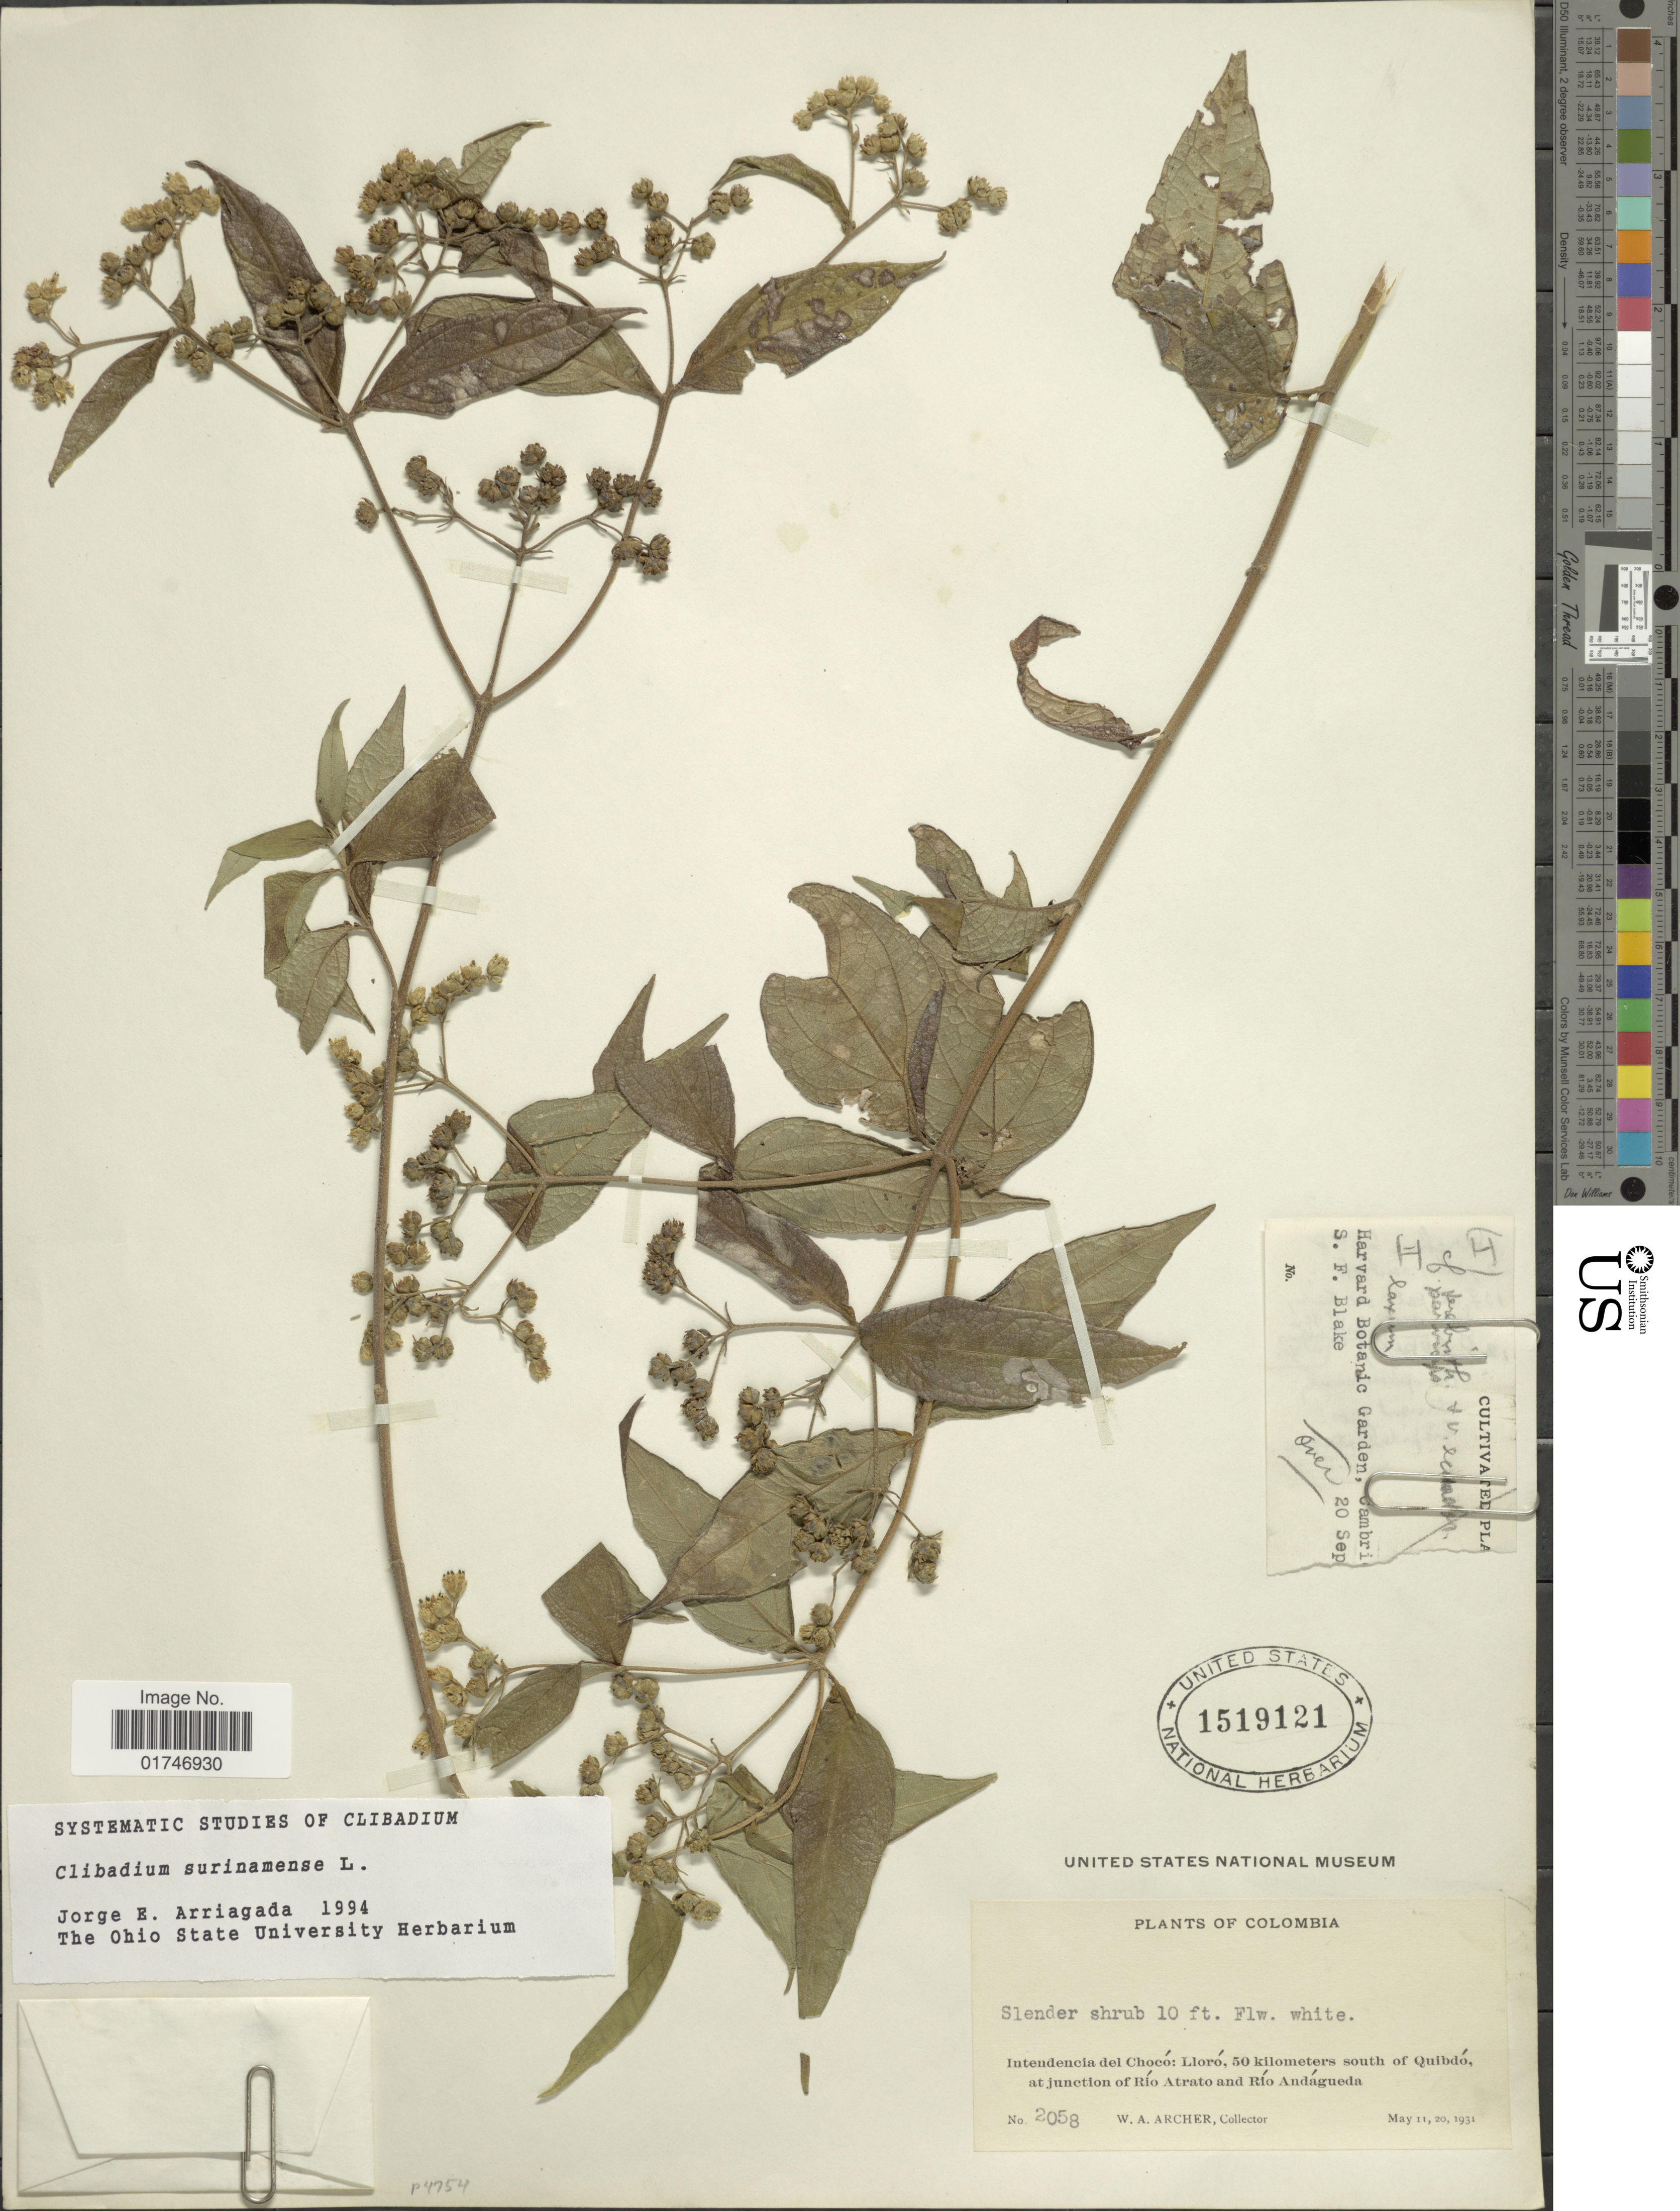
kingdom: Plantae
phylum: Tracheophyta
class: Magnoliopsida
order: Asterales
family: Asteraceae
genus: Clibadium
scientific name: Clibadium surinamense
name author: L.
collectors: W. A. Archer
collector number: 2058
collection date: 1931-05-11/1931-05-20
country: Colombia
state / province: Chocó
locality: Intendencia del Chocó: Lloró, 50 kilometers south of Quibdó, at junction of Río Atrato and Río Andágueda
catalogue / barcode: US 1519121